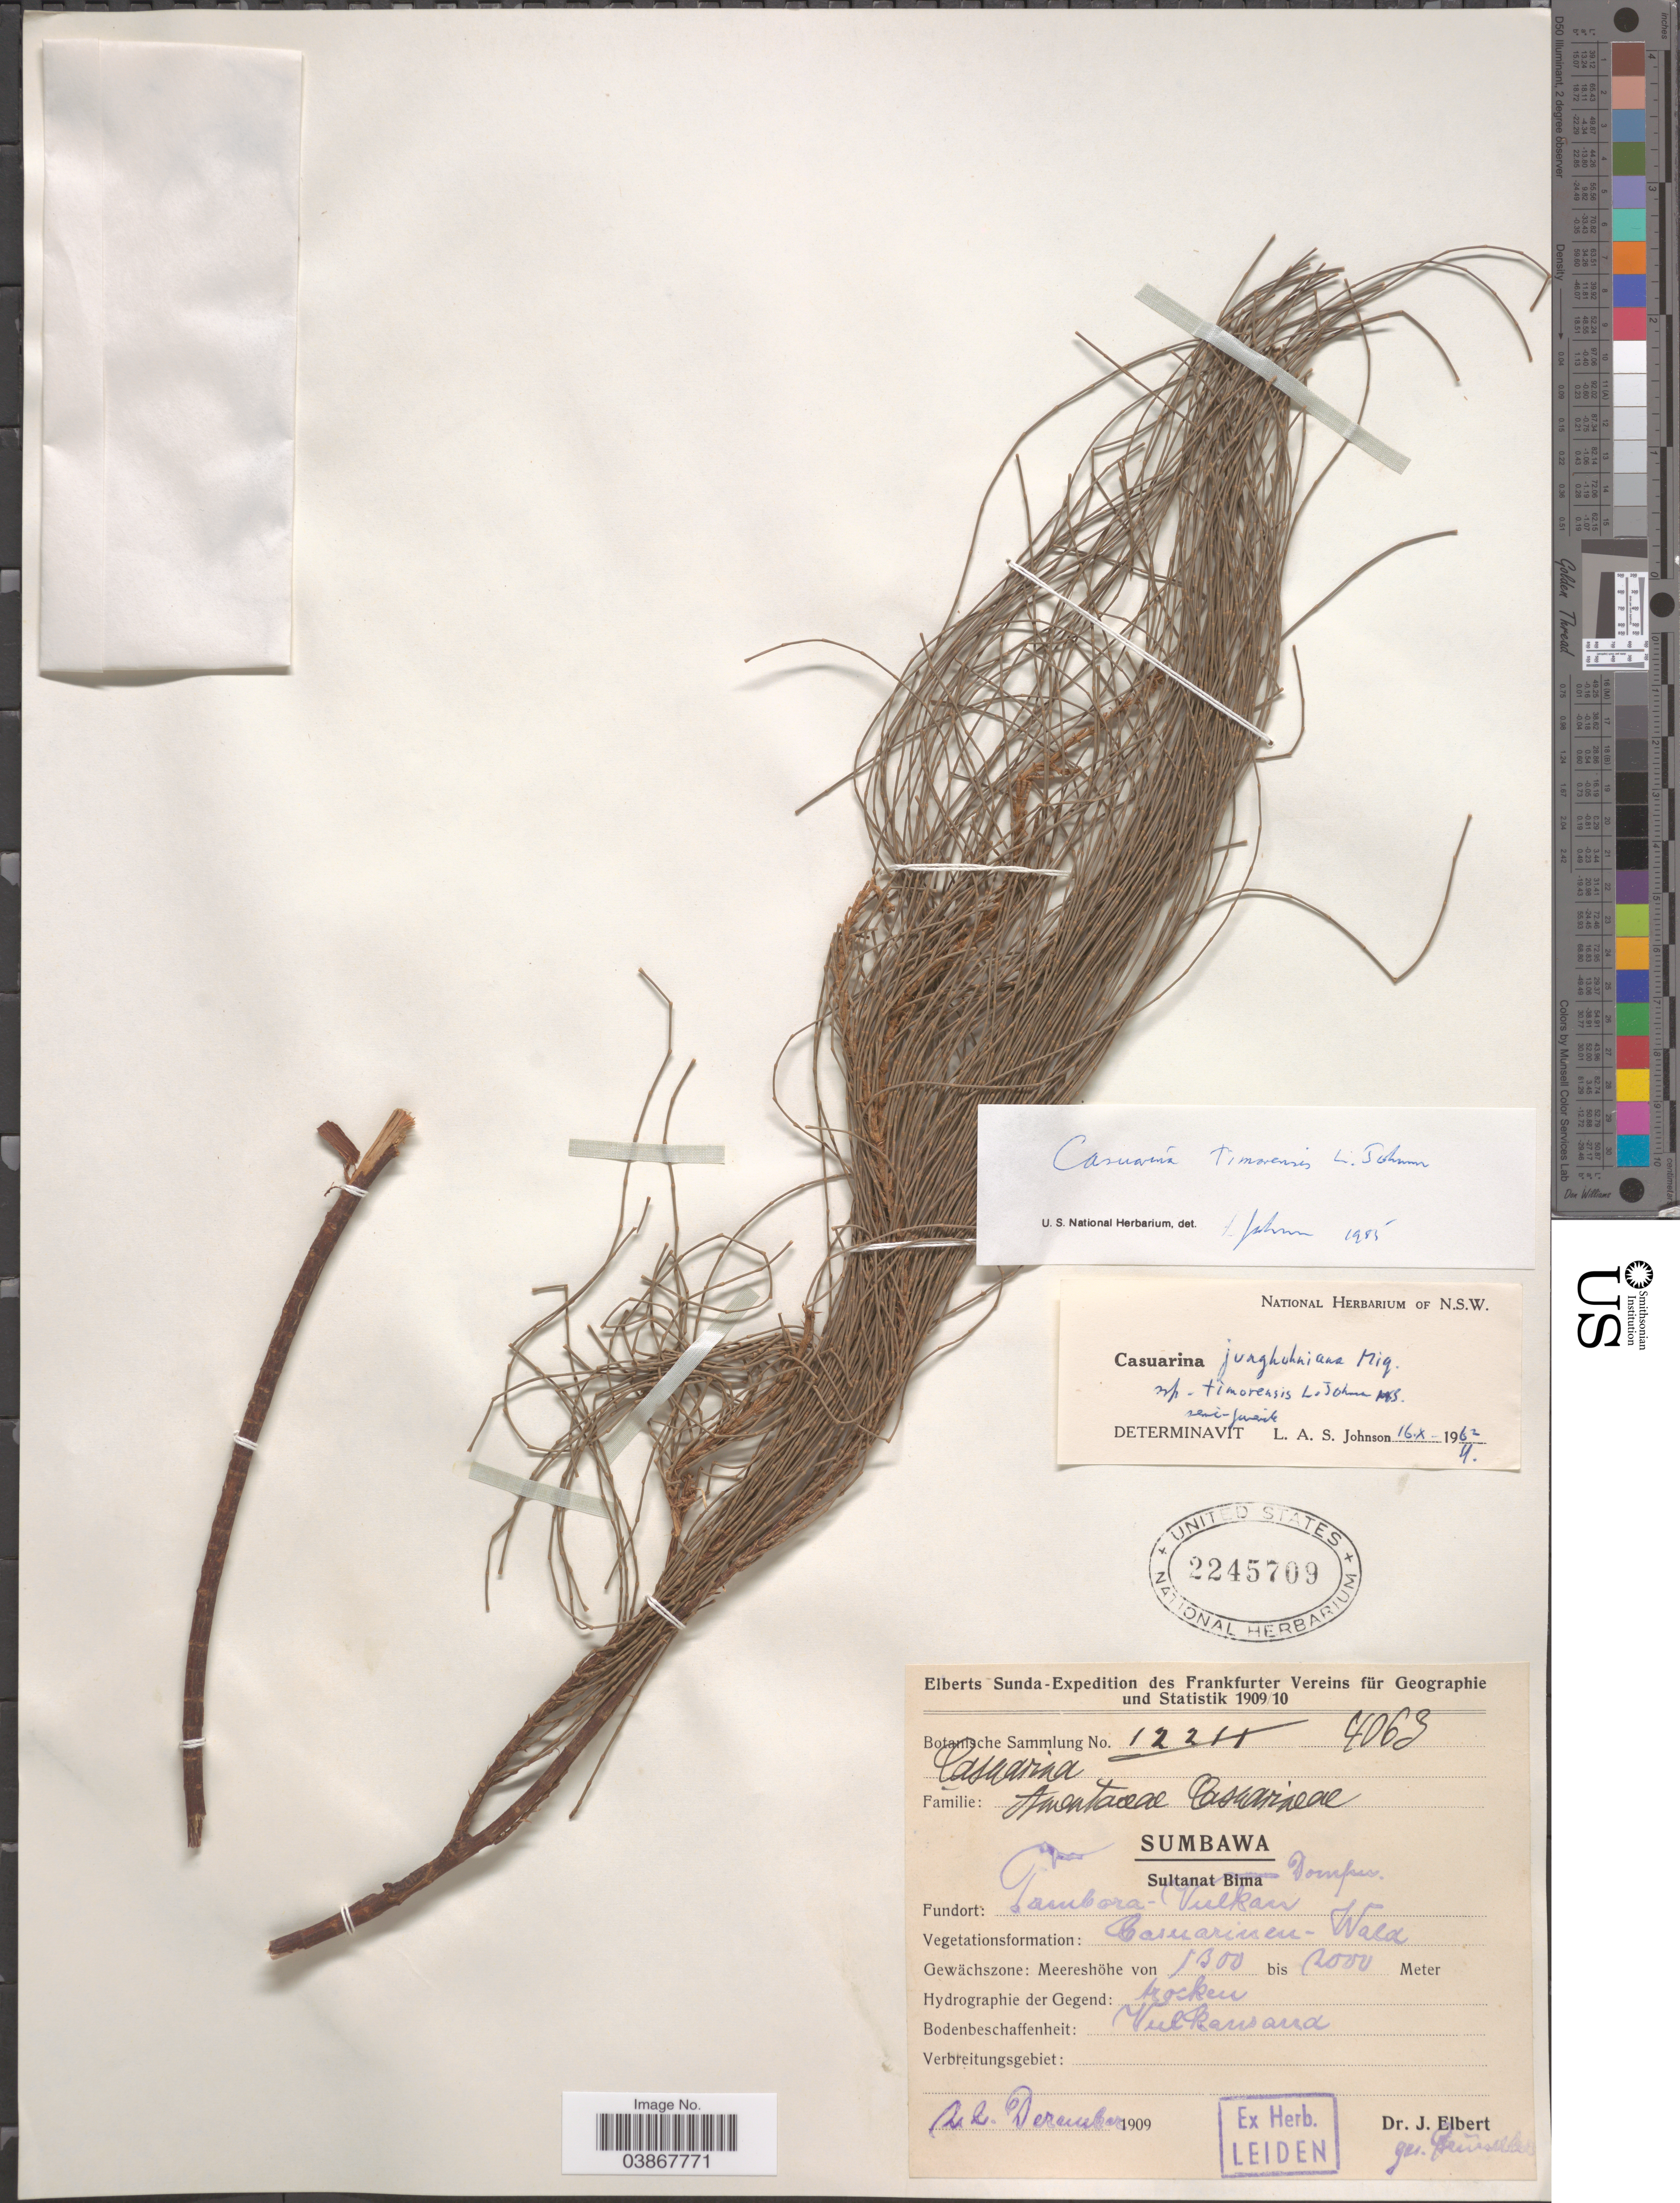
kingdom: Plantae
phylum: Tracheophyta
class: Magnoliopsida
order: Fagales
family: Casuarinaceae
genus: Casuarina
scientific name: Casuarina timorensis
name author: L.A.S. Johnson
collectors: J. Elbert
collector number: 4063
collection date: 1909-12-22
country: Indonesia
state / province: Nusa Tenggara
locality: Sumbawa. Sultanat Bima. Tambora-Vulkan.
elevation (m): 1300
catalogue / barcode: US 2245709